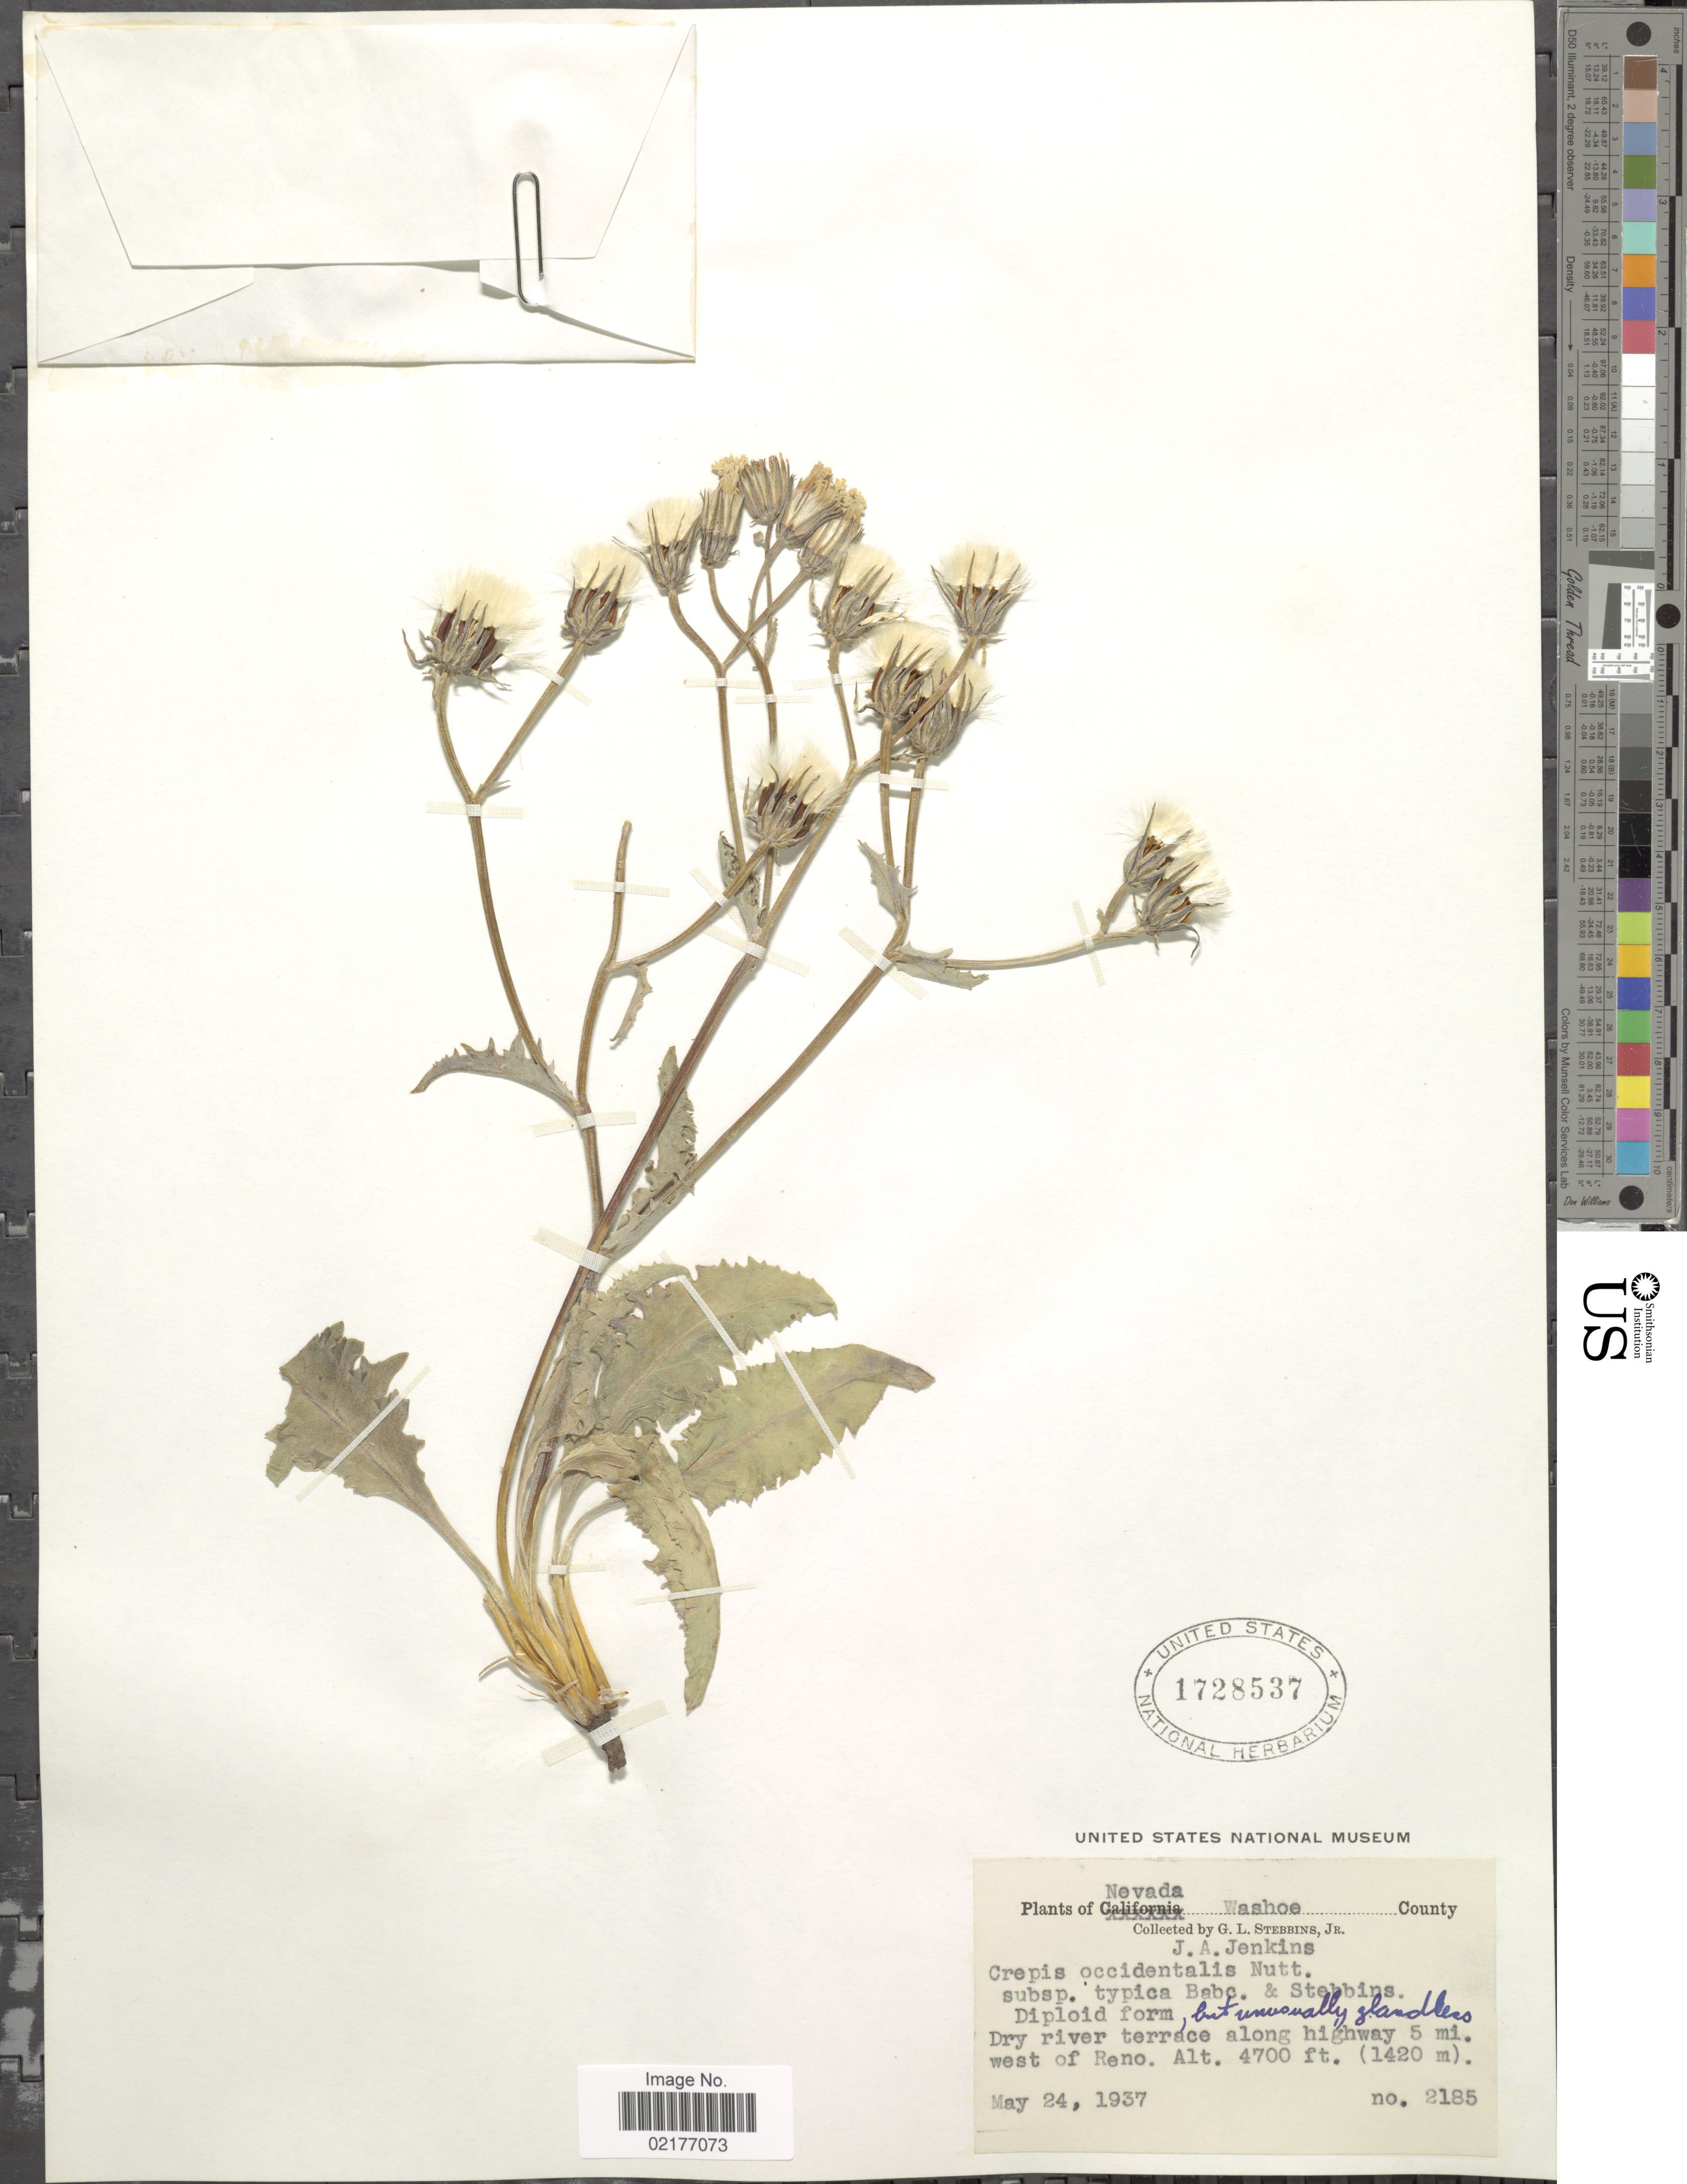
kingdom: Plantae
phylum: Tracheophyta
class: Magnoliopsida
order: Asterales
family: Asteraceae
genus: Crepis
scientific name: Crepis occidentalis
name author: Nutt.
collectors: G. L. Stebbins & J. Jenkins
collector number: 2185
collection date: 1936-05-24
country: United States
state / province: Nevada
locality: Washoe County, Dry river terrace along highway 5 mi. west of Reno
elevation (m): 1433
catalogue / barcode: US 1728537